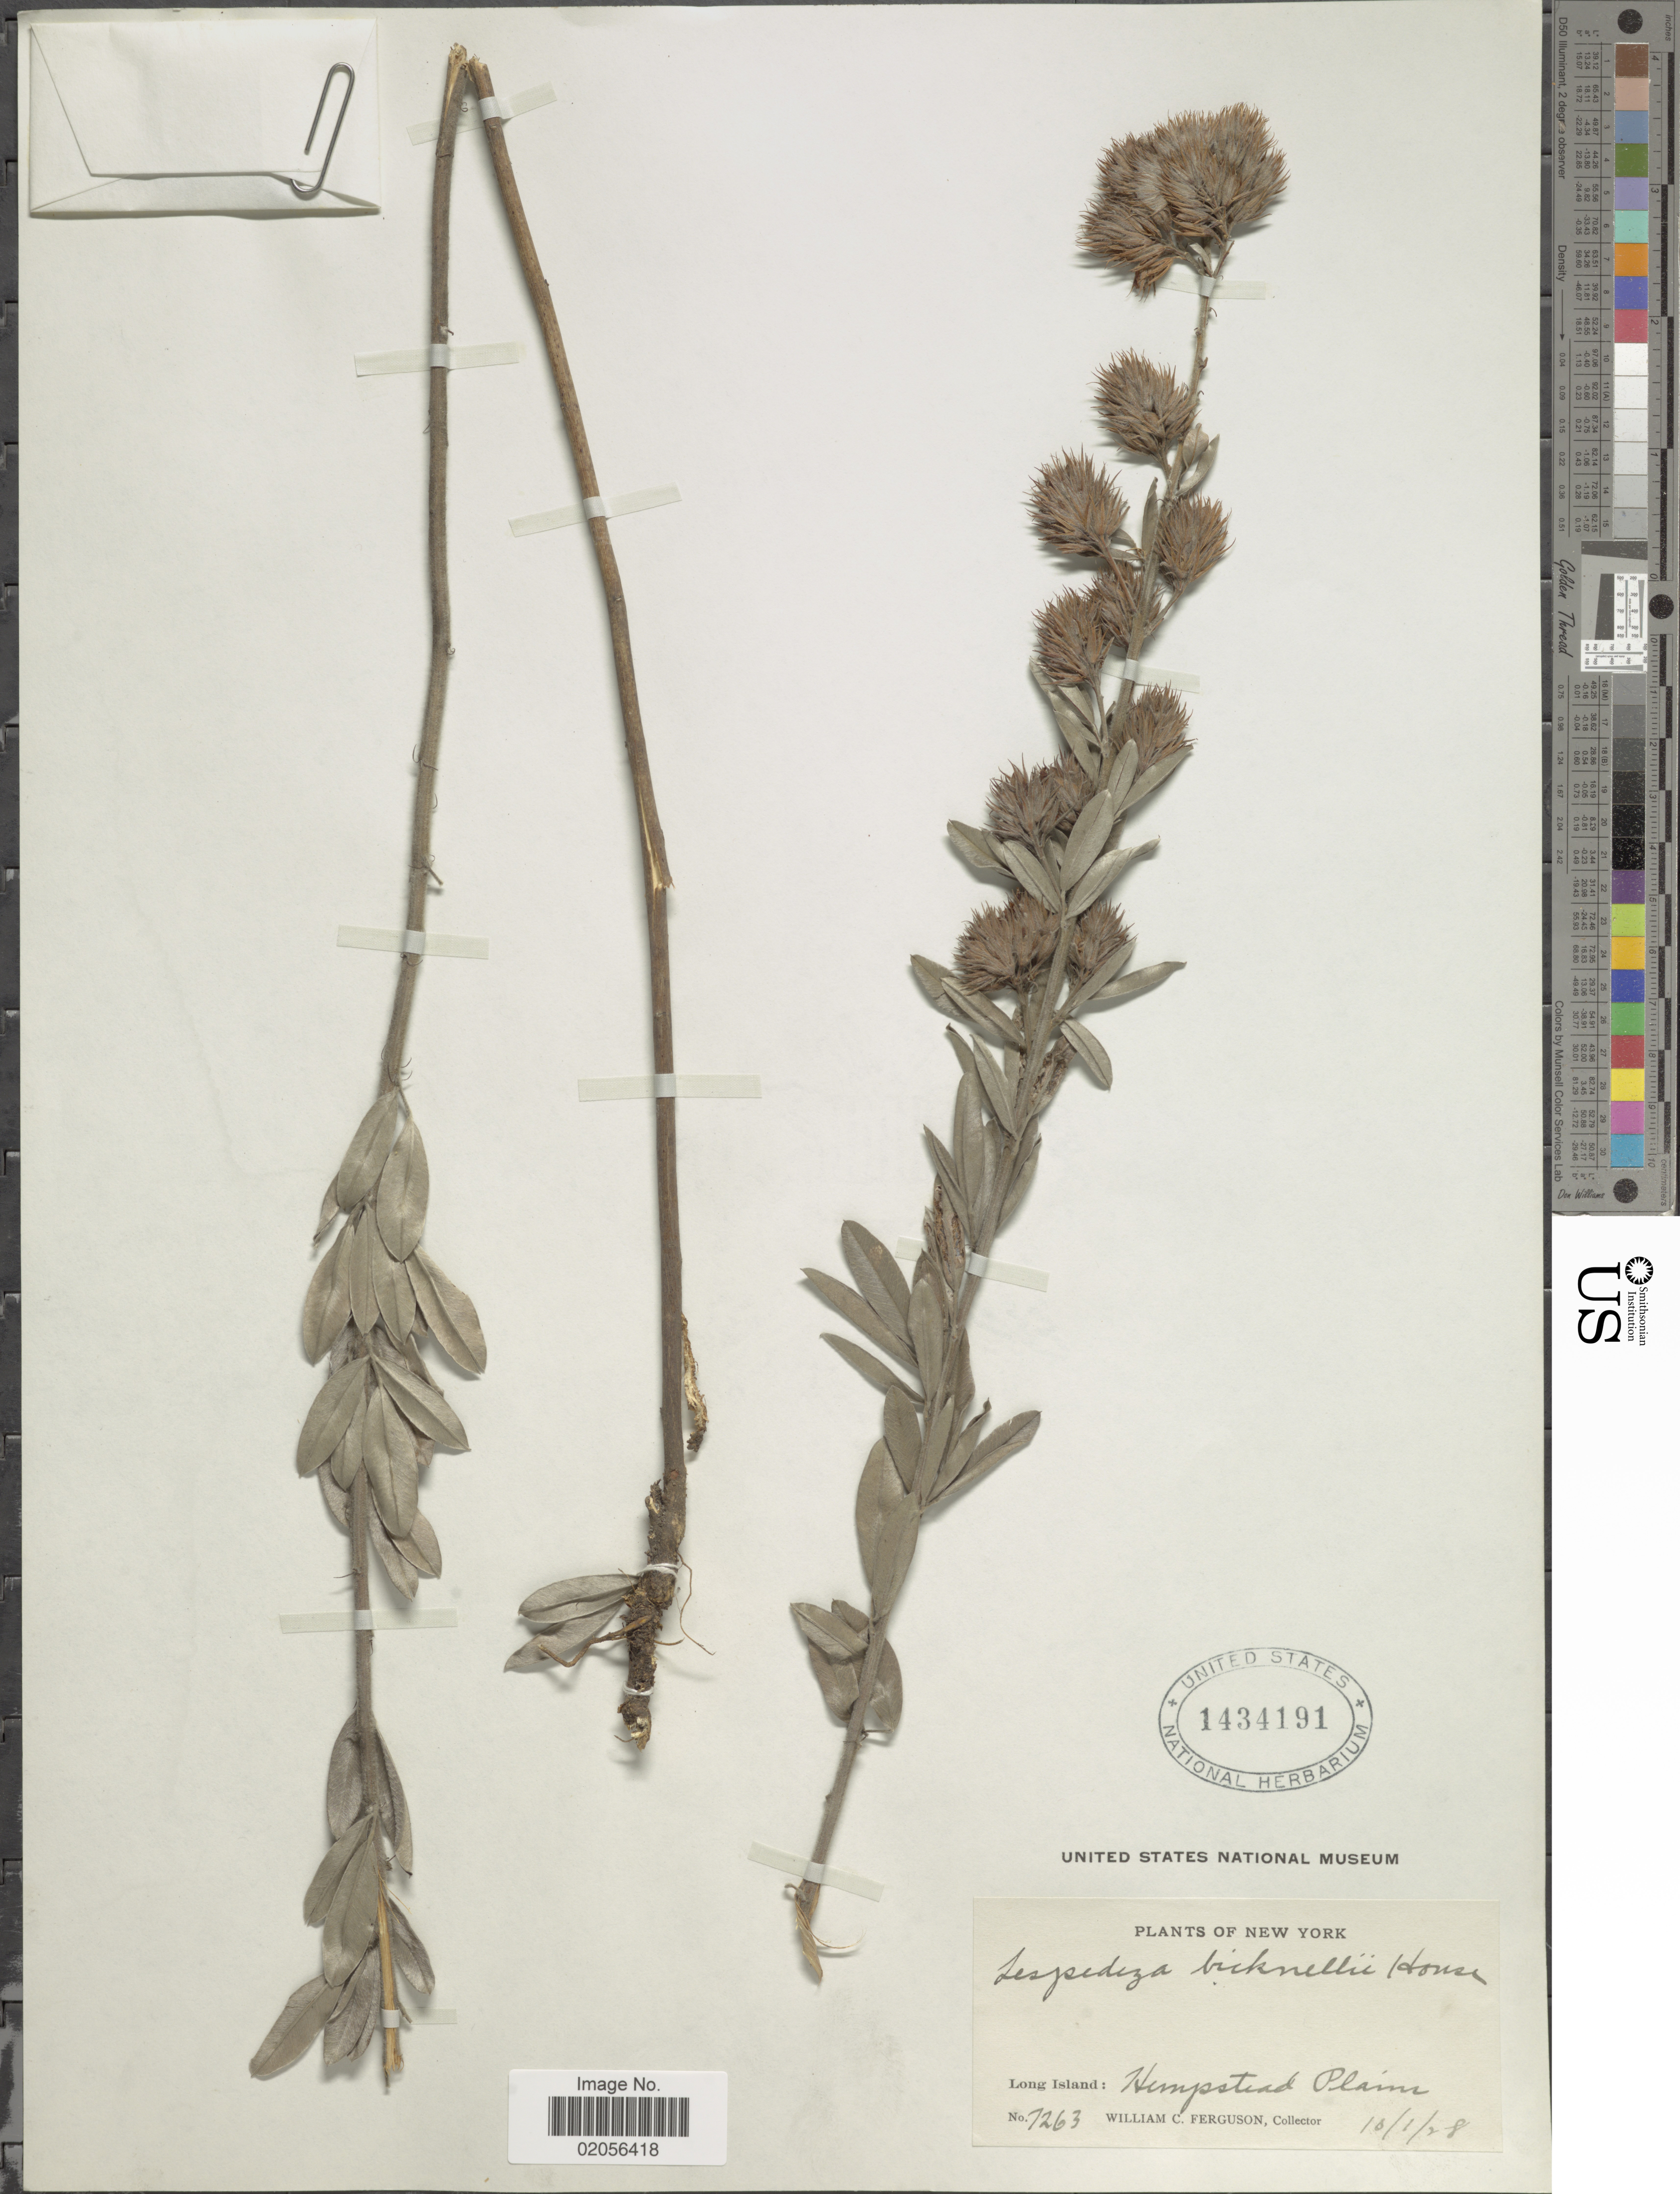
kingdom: Plantae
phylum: Tracheophyta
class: Magnoliopsida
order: Fabales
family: Fabaceae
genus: Lespedeza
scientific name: Lespedeza capitata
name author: Michx.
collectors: W. Ferguson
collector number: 7263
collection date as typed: Transcribed d/m/y: 1/10/28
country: United States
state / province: New York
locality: Long Island: Hempstead Plains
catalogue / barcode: US 1434191